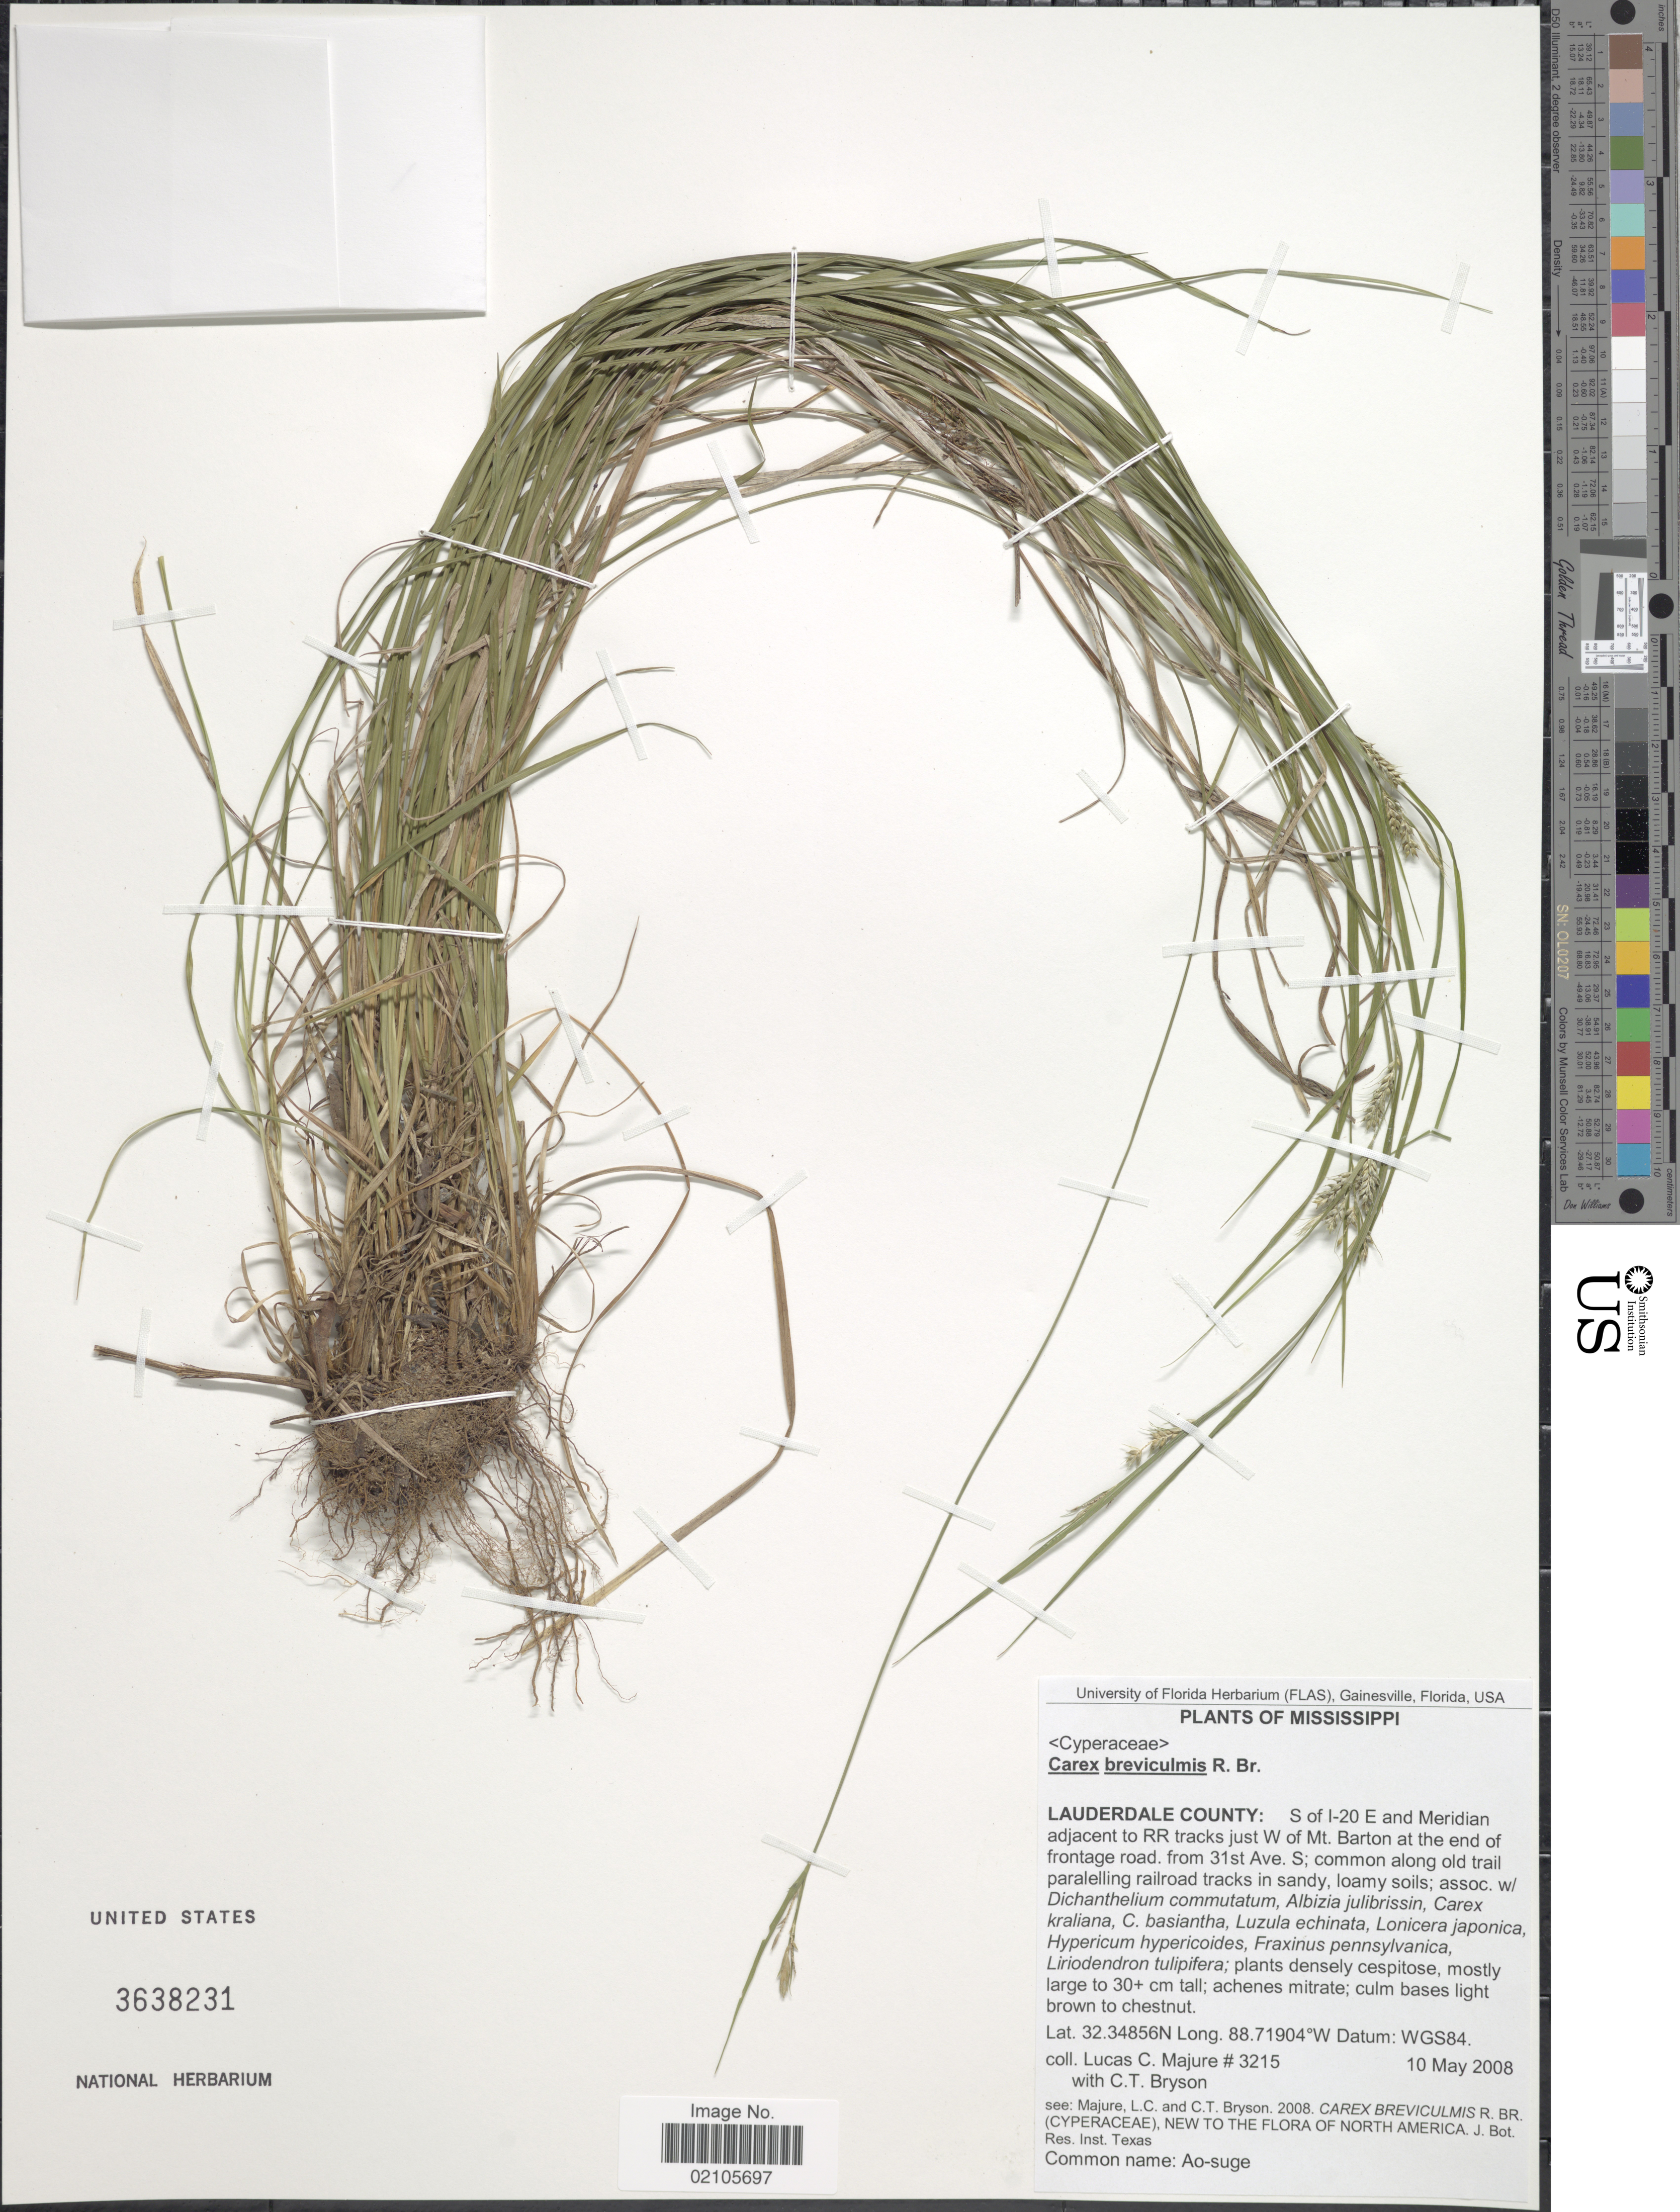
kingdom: Plantae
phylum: Tracheophyta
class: Liliopsida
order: Poales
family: Cyperaceae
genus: Carex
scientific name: Carex breviculmis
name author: R. Br.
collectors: L. C. Majure & C. Bryson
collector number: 3215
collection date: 2008-05-10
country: United States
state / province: Mississippi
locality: Lauderdale County: S of I-20 E and Meridian adjacent to RR tracks just W. of Mt. Barton at the end of frontage road, from 31st Ave. S. WGS84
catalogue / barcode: US 3638231